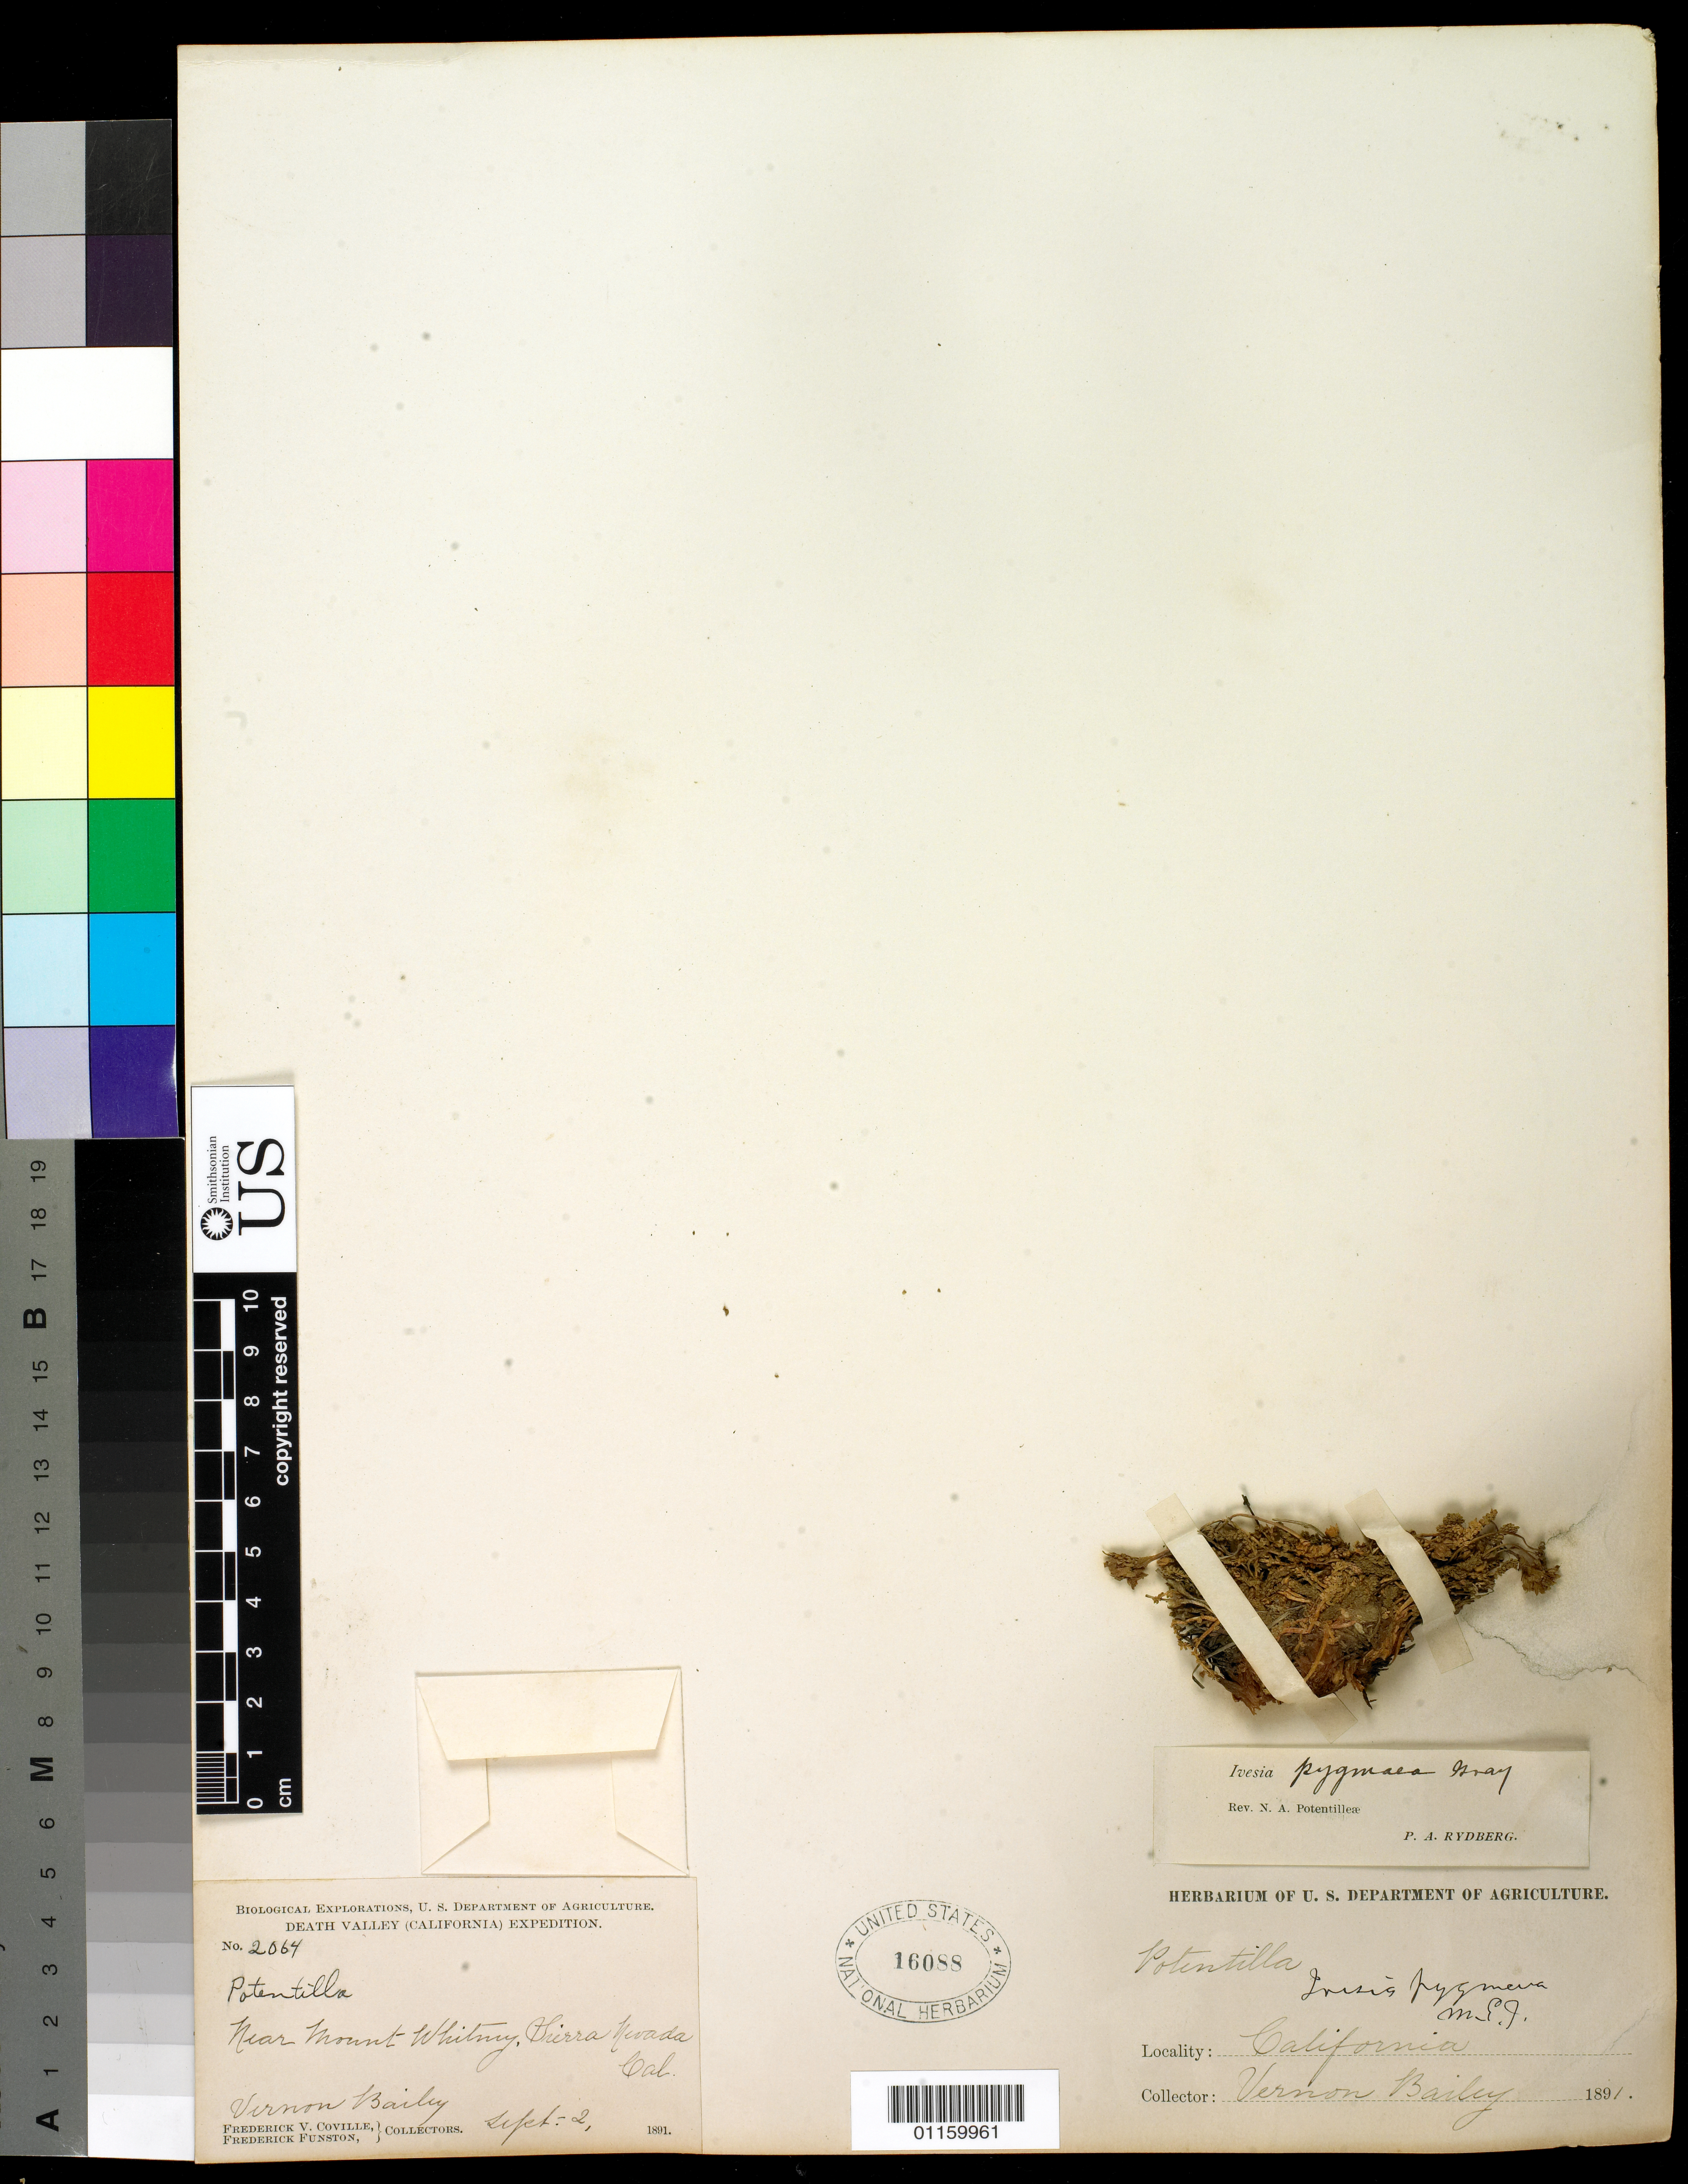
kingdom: Plantae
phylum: Tracheophyta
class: Magnoliopsida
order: Rosales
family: Rosaceae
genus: Potentilla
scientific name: Potentilla nubigena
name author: Greene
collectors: V. O. Bailey, F. V. Coville & F. Funston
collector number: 2064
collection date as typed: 02 Sep 1891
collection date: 1891-09-02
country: United States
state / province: California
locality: Near Mt. Whitney, Sierra Nevada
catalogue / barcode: US 16088